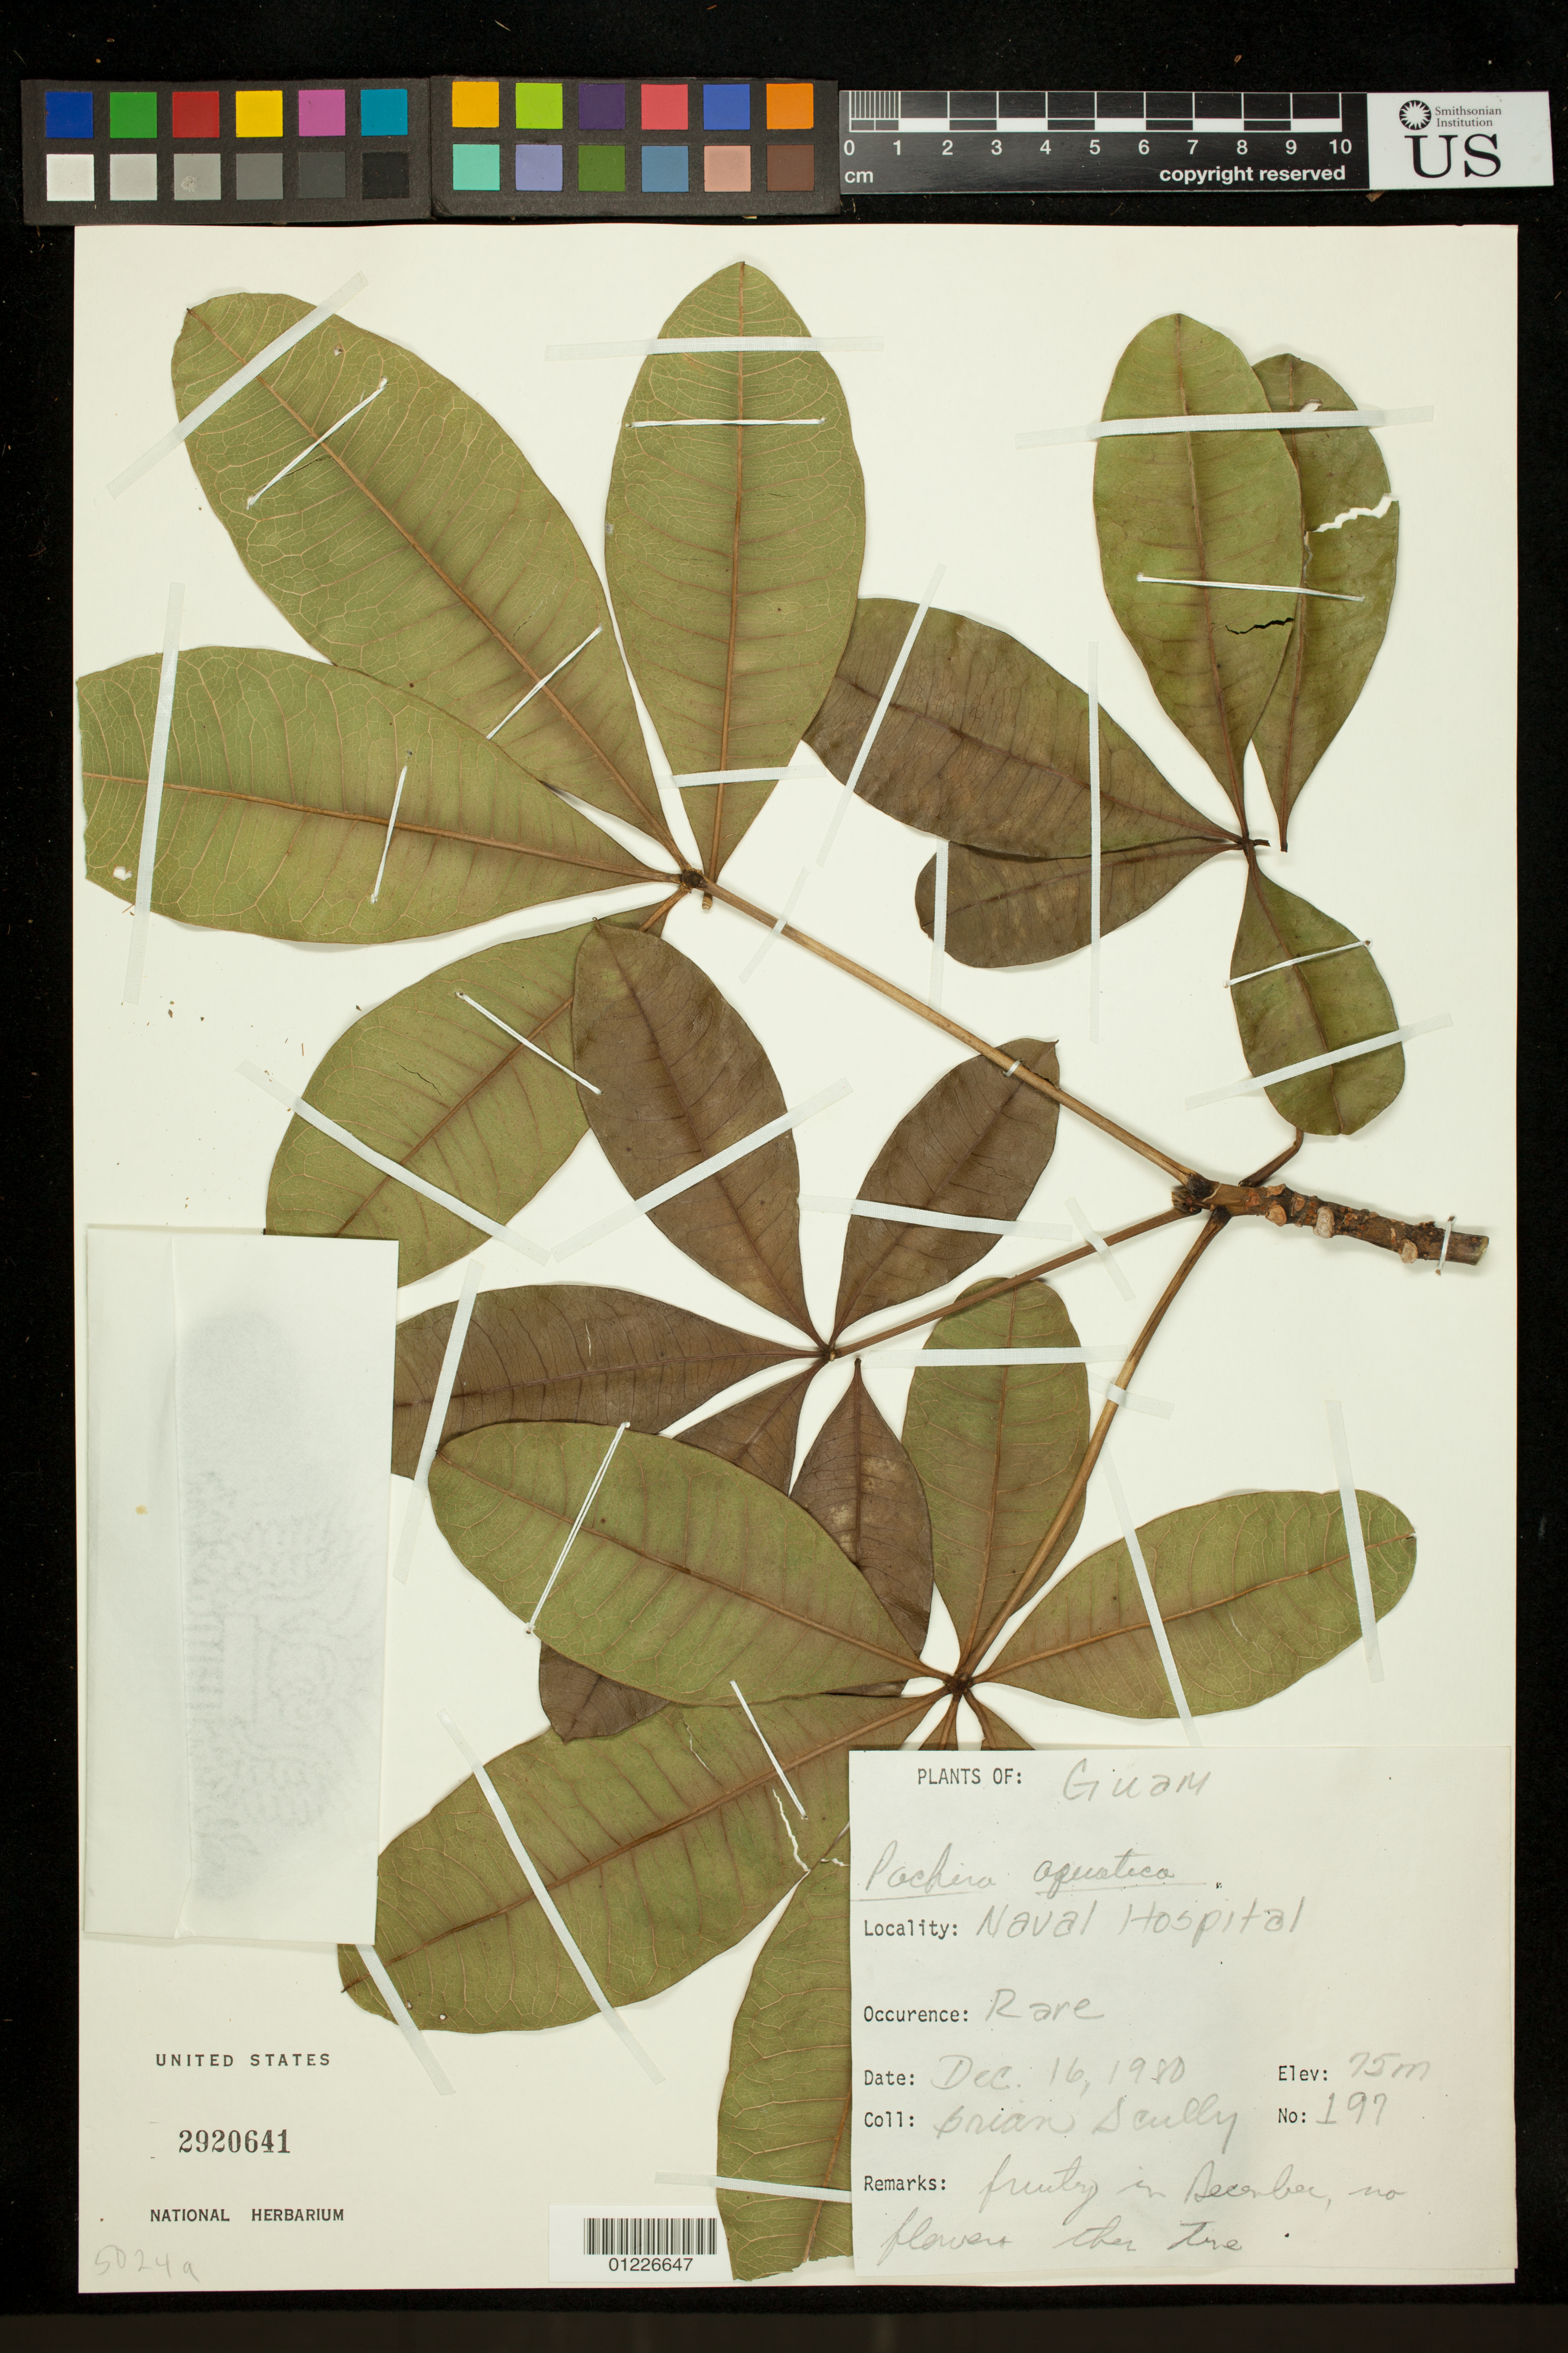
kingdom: Plantae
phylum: Tracheophyta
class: Magnoliopsida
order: Malvales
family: Malvaceae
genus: Pachira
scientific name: Pachira aquatica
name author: Aubl.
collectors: B. Scully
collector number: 197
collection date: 1980-12-16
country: Guam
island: Guam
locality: Naval Hospital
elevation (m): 75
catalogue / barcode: US 2920641